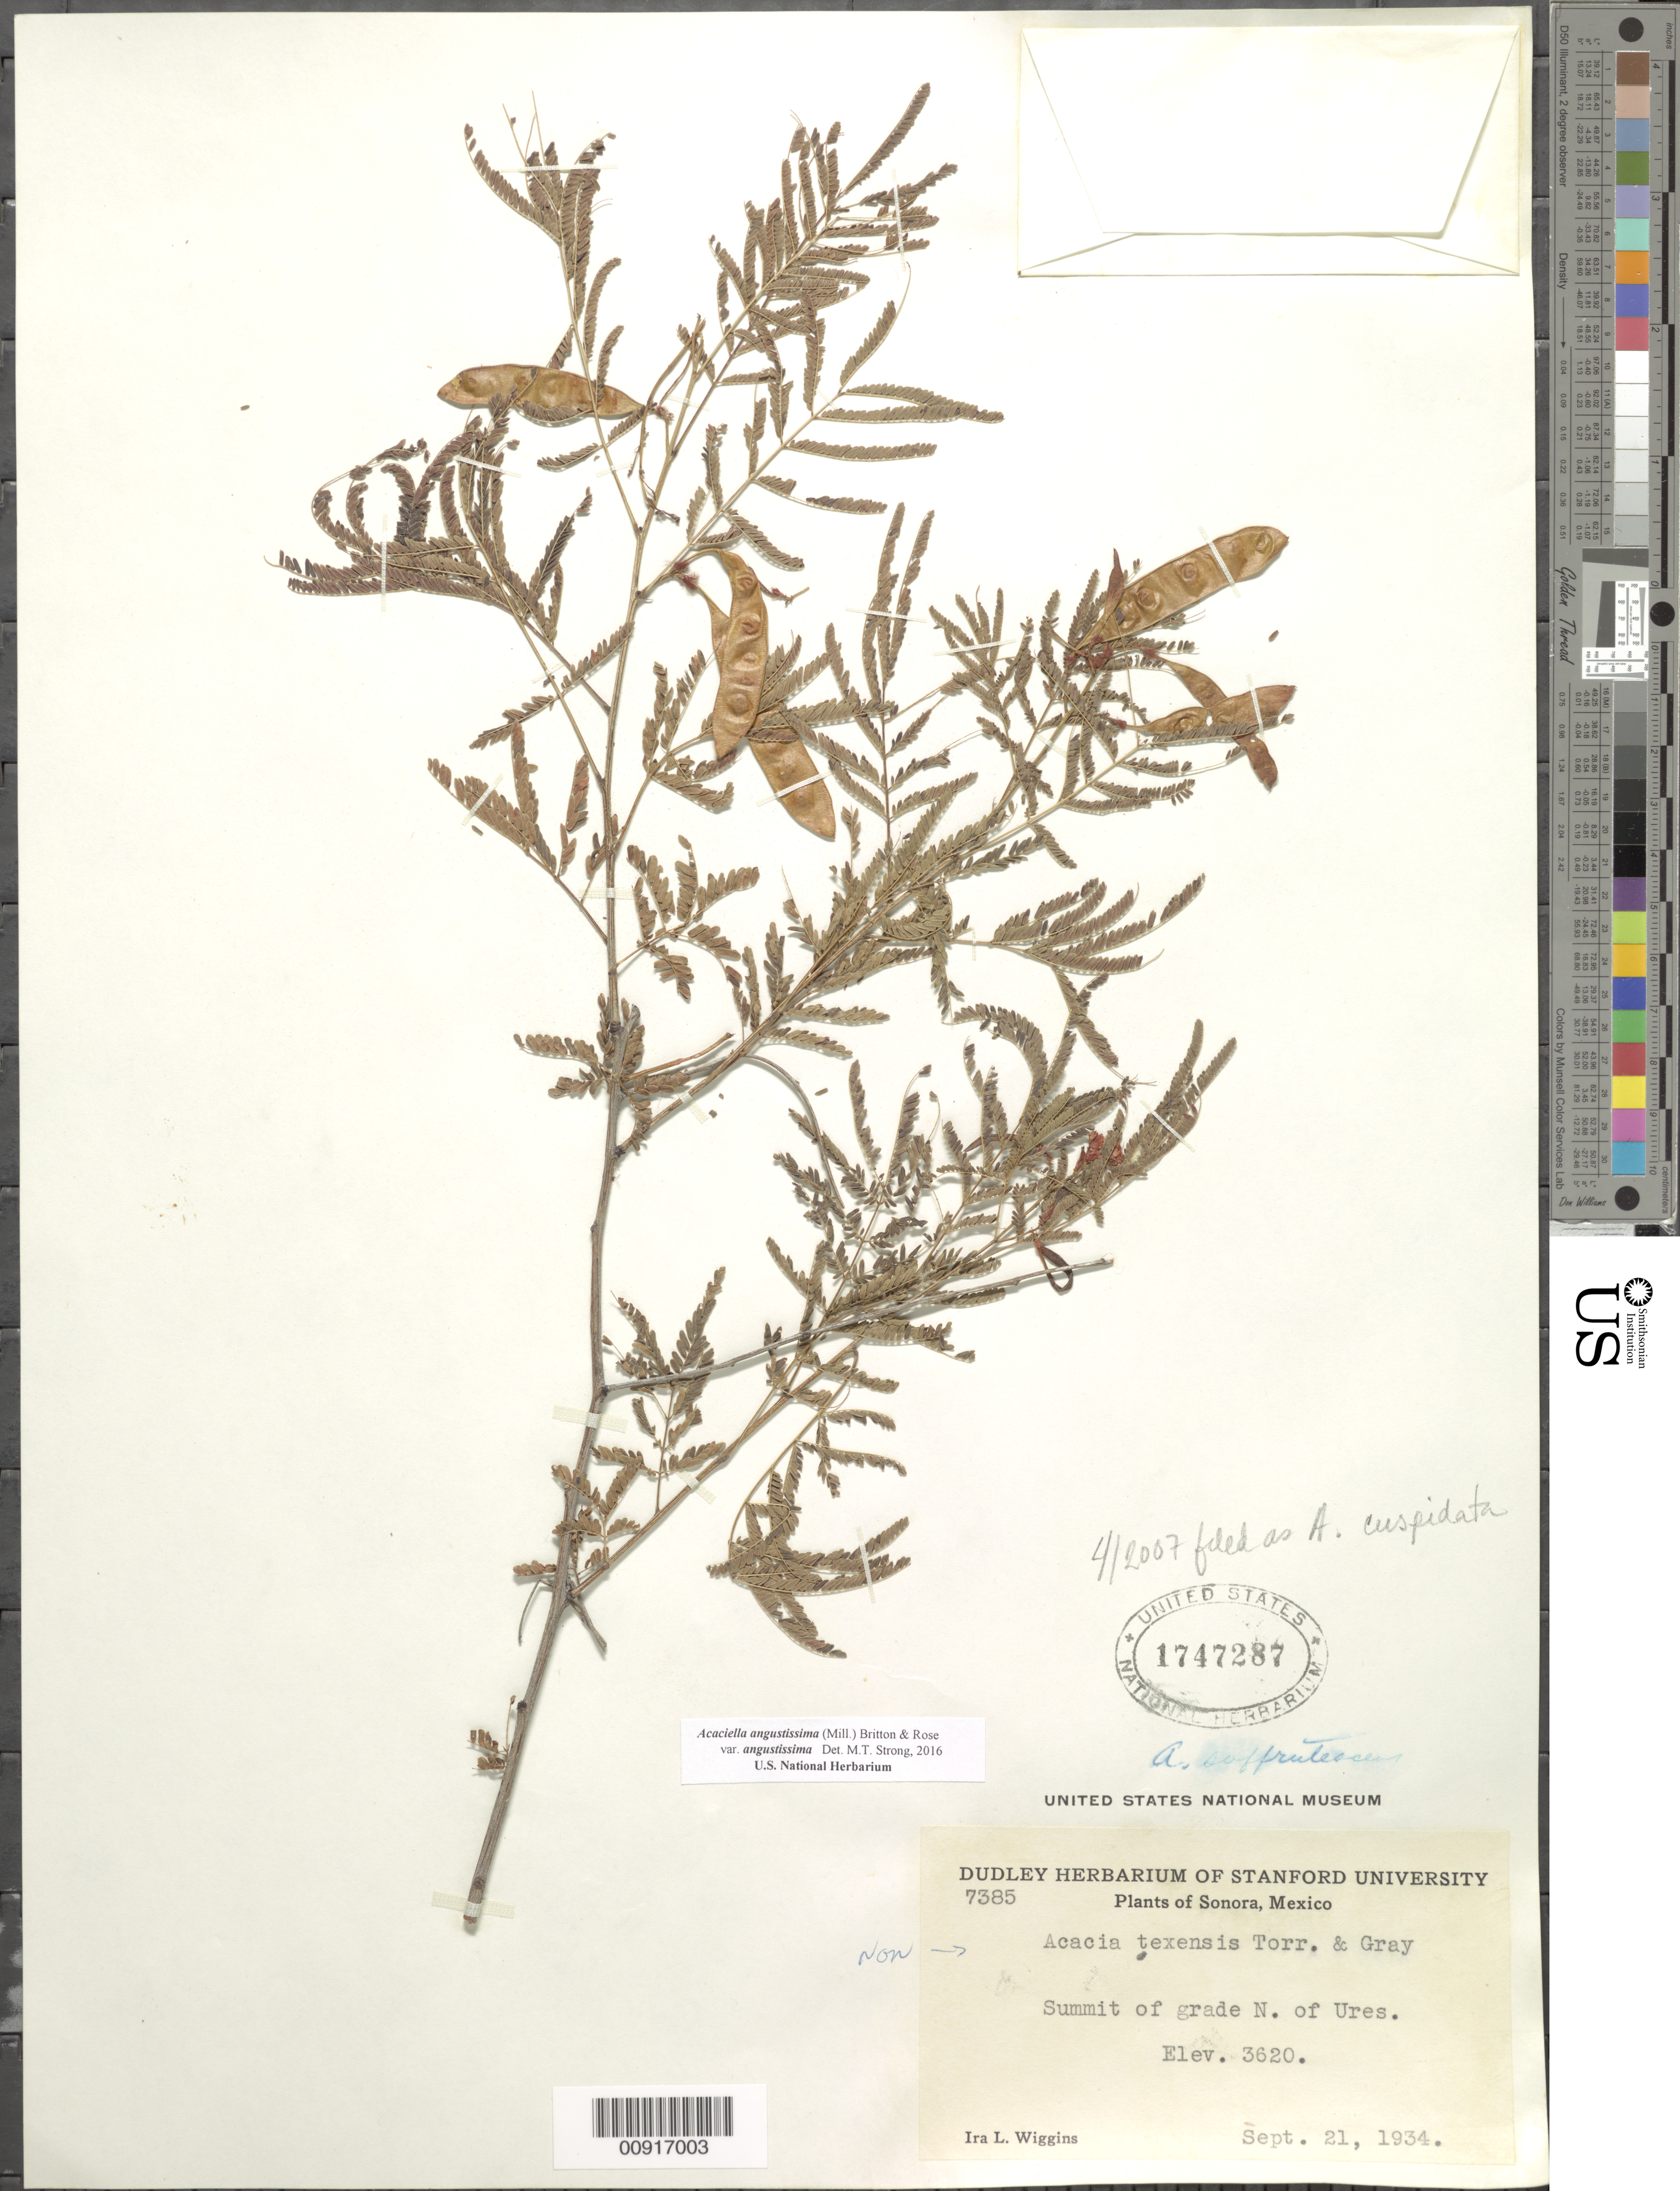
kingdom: Plantae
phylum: Tracheophyta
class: Magnoliopsida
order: Fabales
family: Fabaceae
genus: Acaciella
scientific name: Acaciella angustissima var. angustissima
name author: (Mill.) Britton & Rose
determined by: Strong, M. T., (US), Smithsonian Institution - National Museum of Natural History (UNITED STATES)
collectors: I. L. Wiggins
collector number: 7385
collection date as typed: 21 Sep 1934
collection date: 1934-09-21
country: Mexico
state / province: Sonora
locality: Summit of grade N. of Ures.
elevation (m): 1103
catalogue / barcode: US 1747287